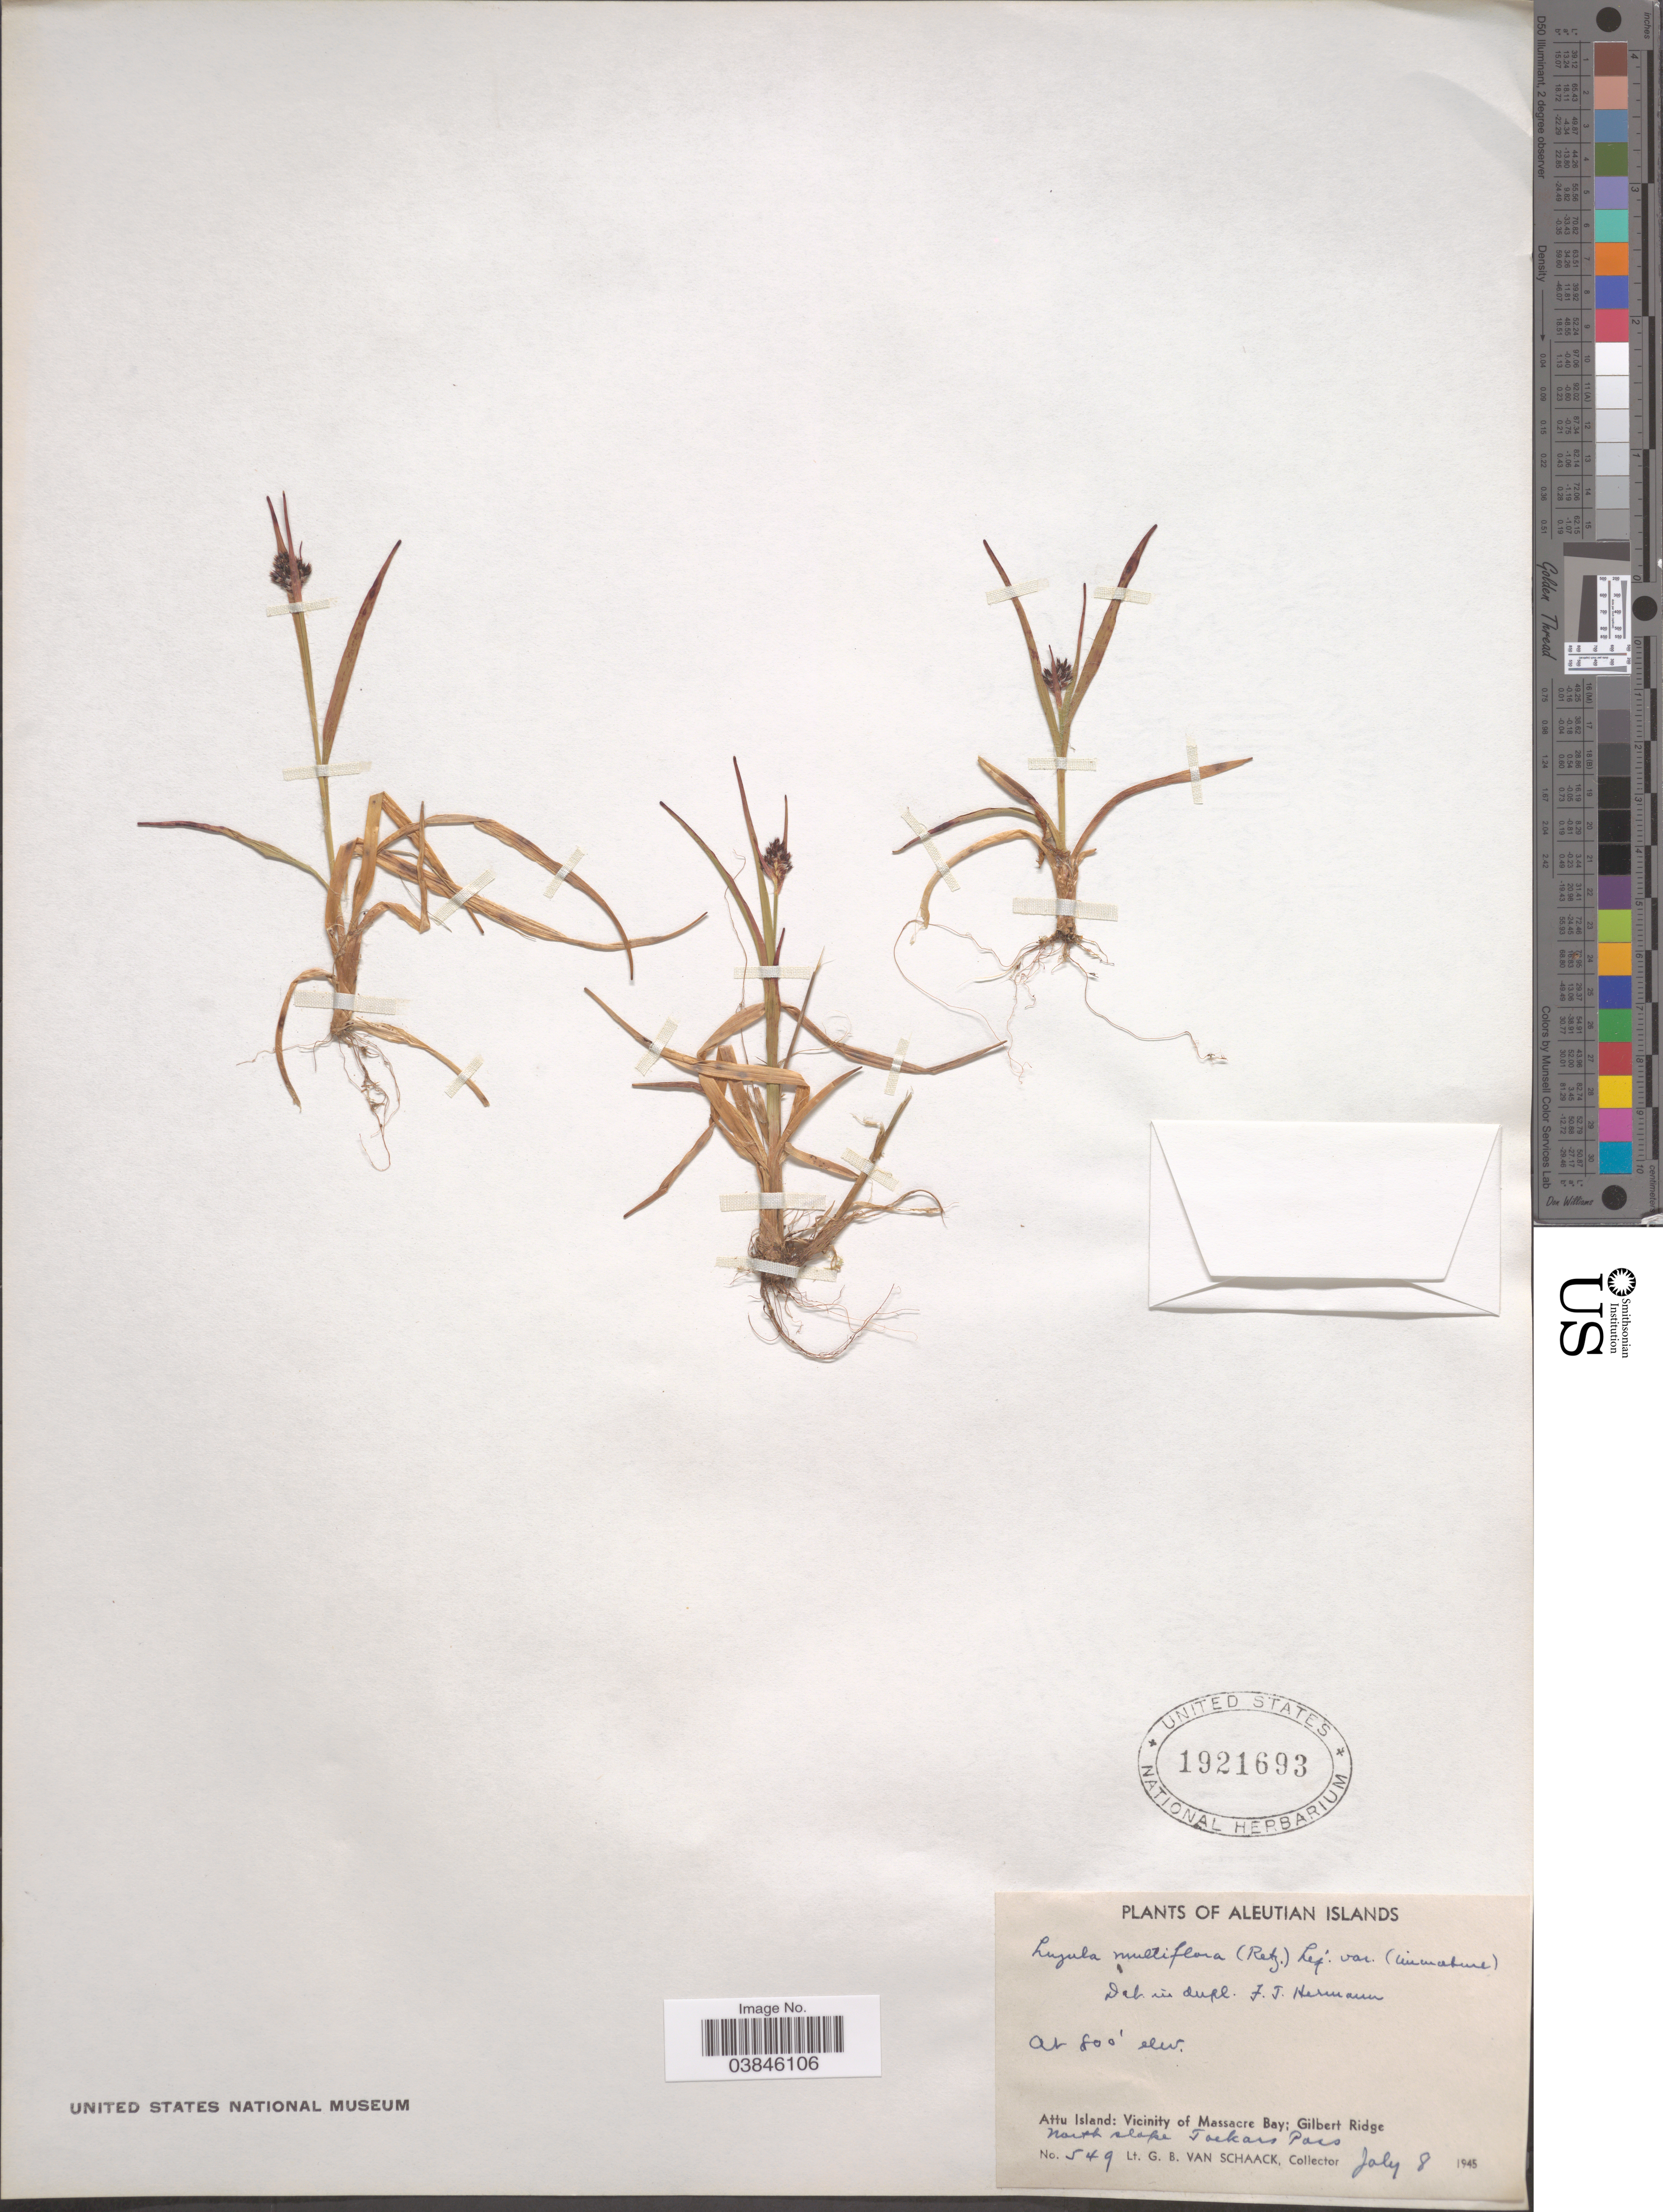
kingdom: Plantae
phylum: Tracheophyta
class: Liliopsida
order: Poales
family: Juncaceae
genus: Luzula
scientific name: Luzula multiflora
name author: (Ehrh.) Lej.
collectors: G. Van Schaack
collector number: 549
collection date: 1945-07-08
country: United States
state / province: Alaska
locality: The Aleutian Islands. Attu Island: Vicinity of Massacre Bay; Gilber Ridge. North slope Jackass Pass.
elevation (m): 244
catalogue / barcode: US 1921693